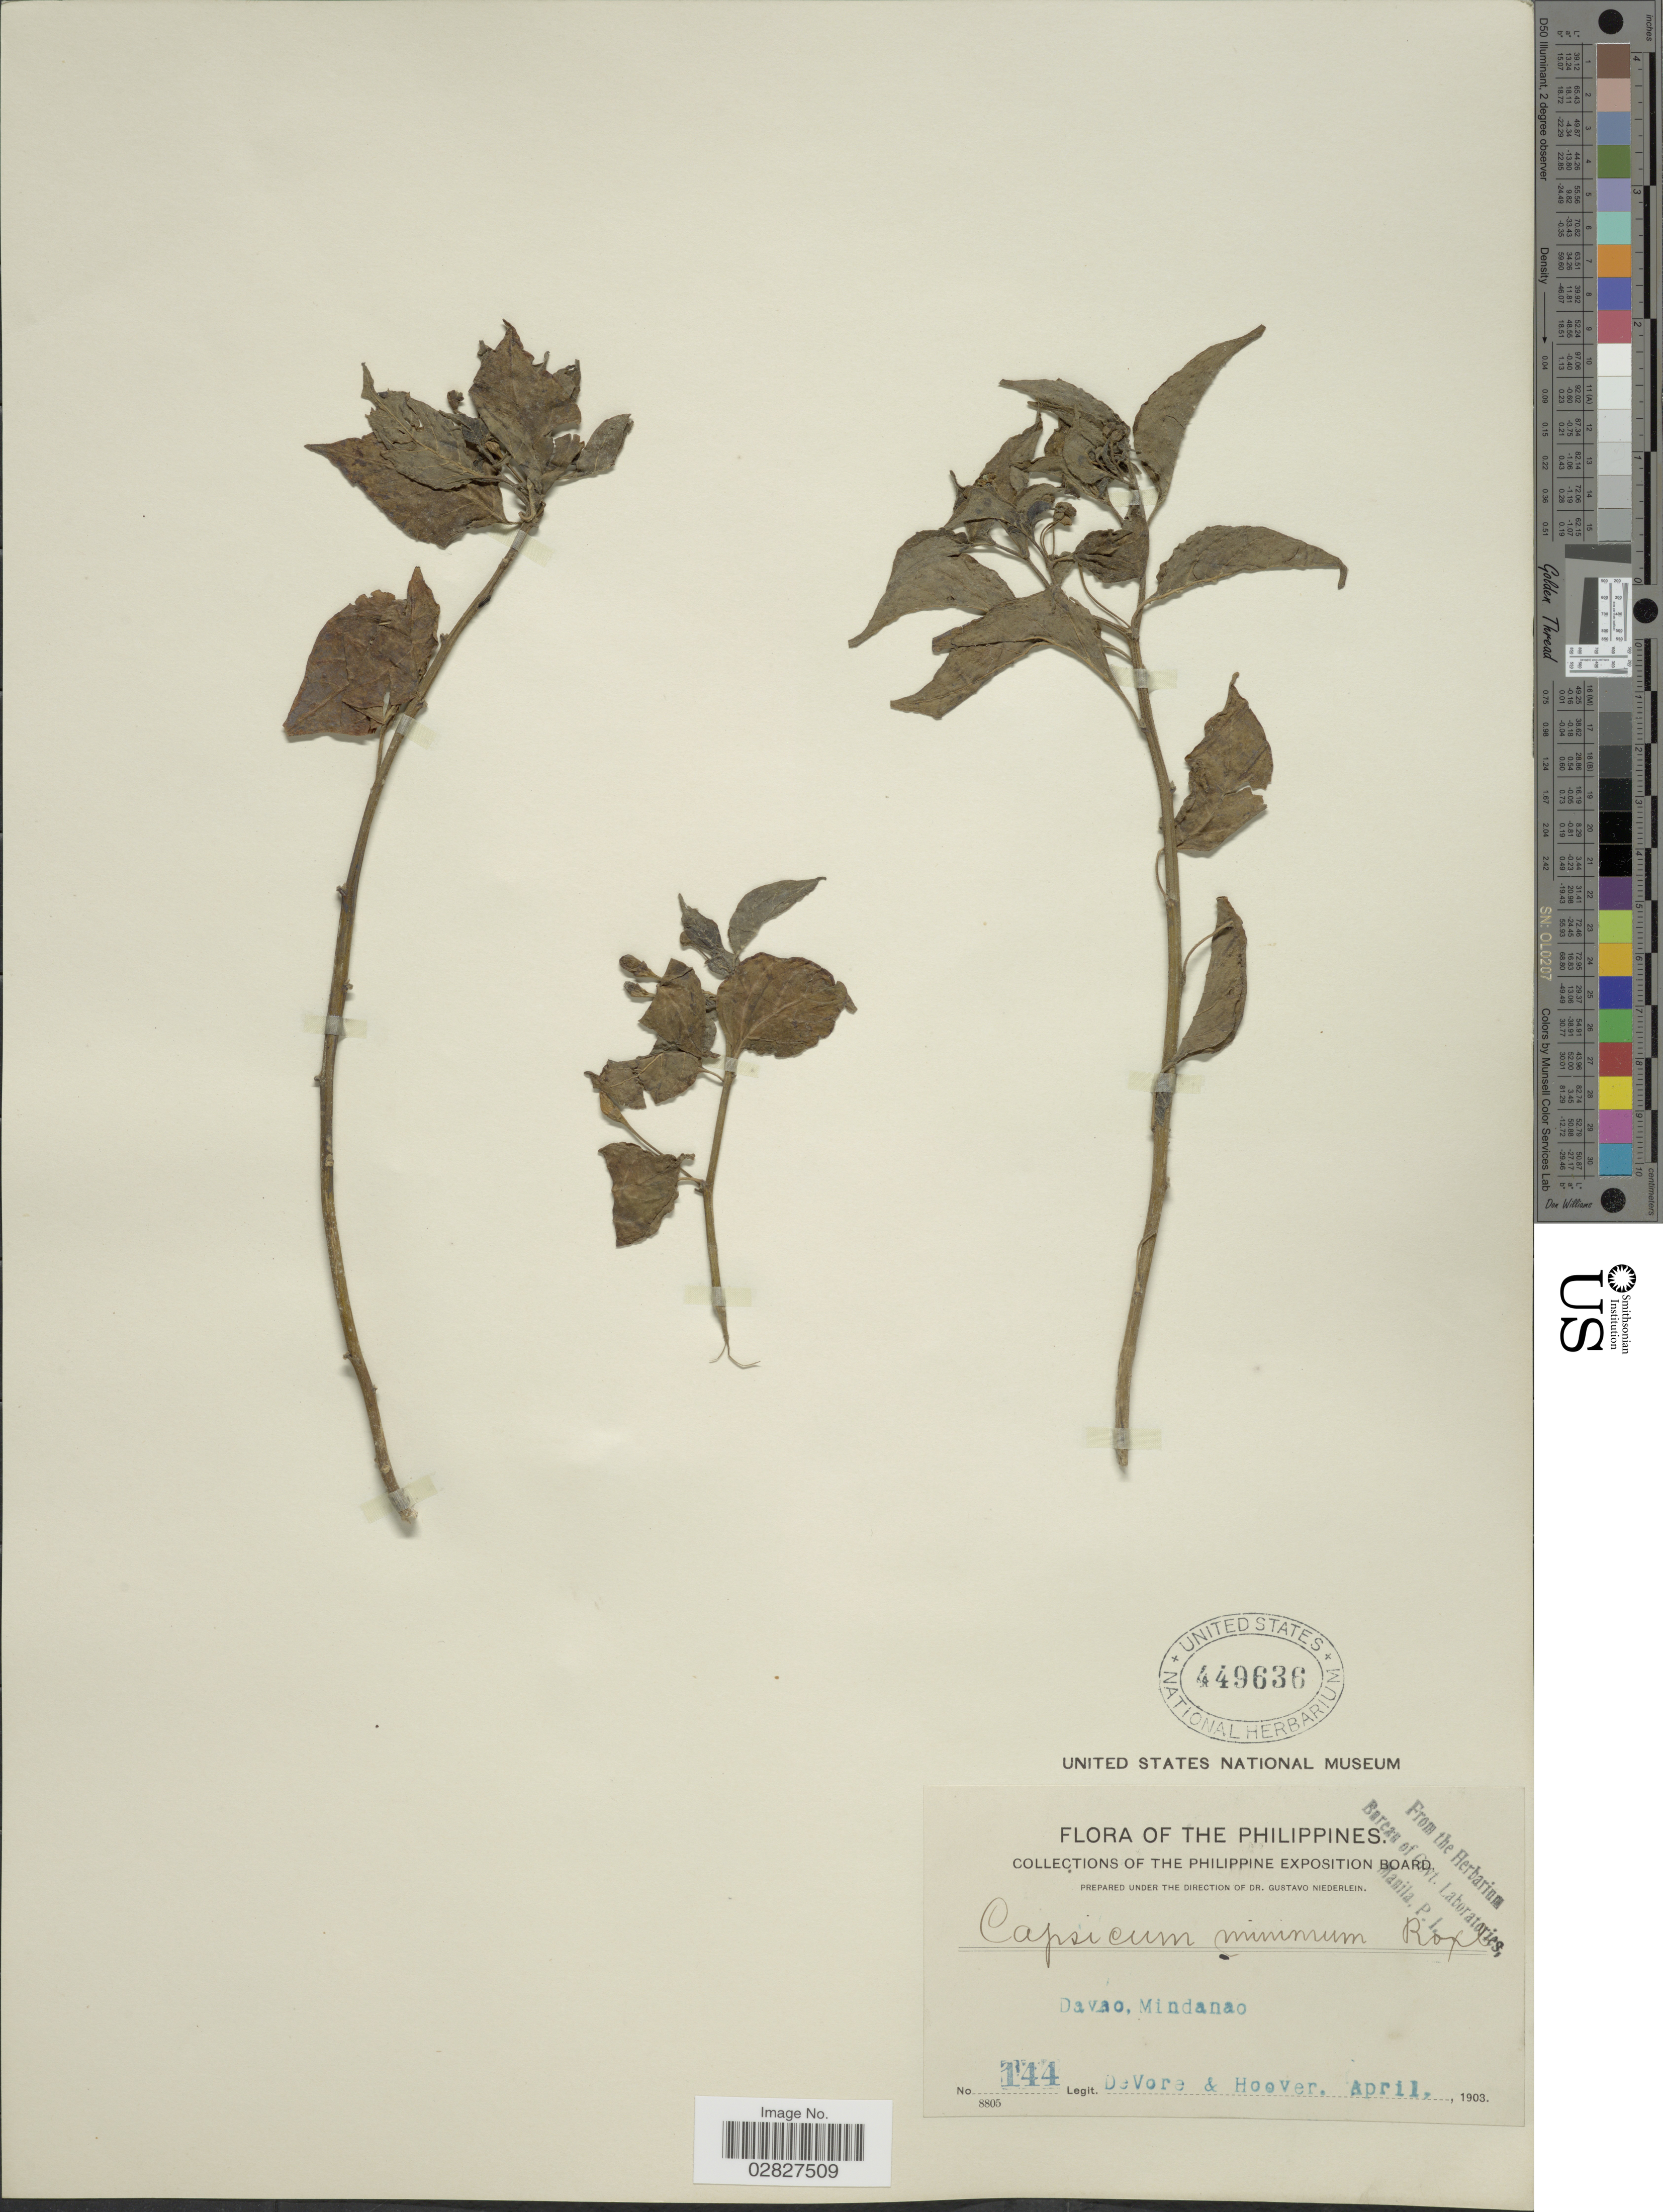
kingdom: Plantae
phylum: Tracheophyta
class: Magnoliopsida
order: Solanales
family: Solanaceae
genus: Capsicum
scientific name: Capsicum frutescens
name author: L.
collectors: -. DeVore & -- Hoover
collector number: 144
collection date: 1903-04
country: Philippines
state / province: Davao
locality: Davao, Mindanao.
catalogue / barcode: US 449636